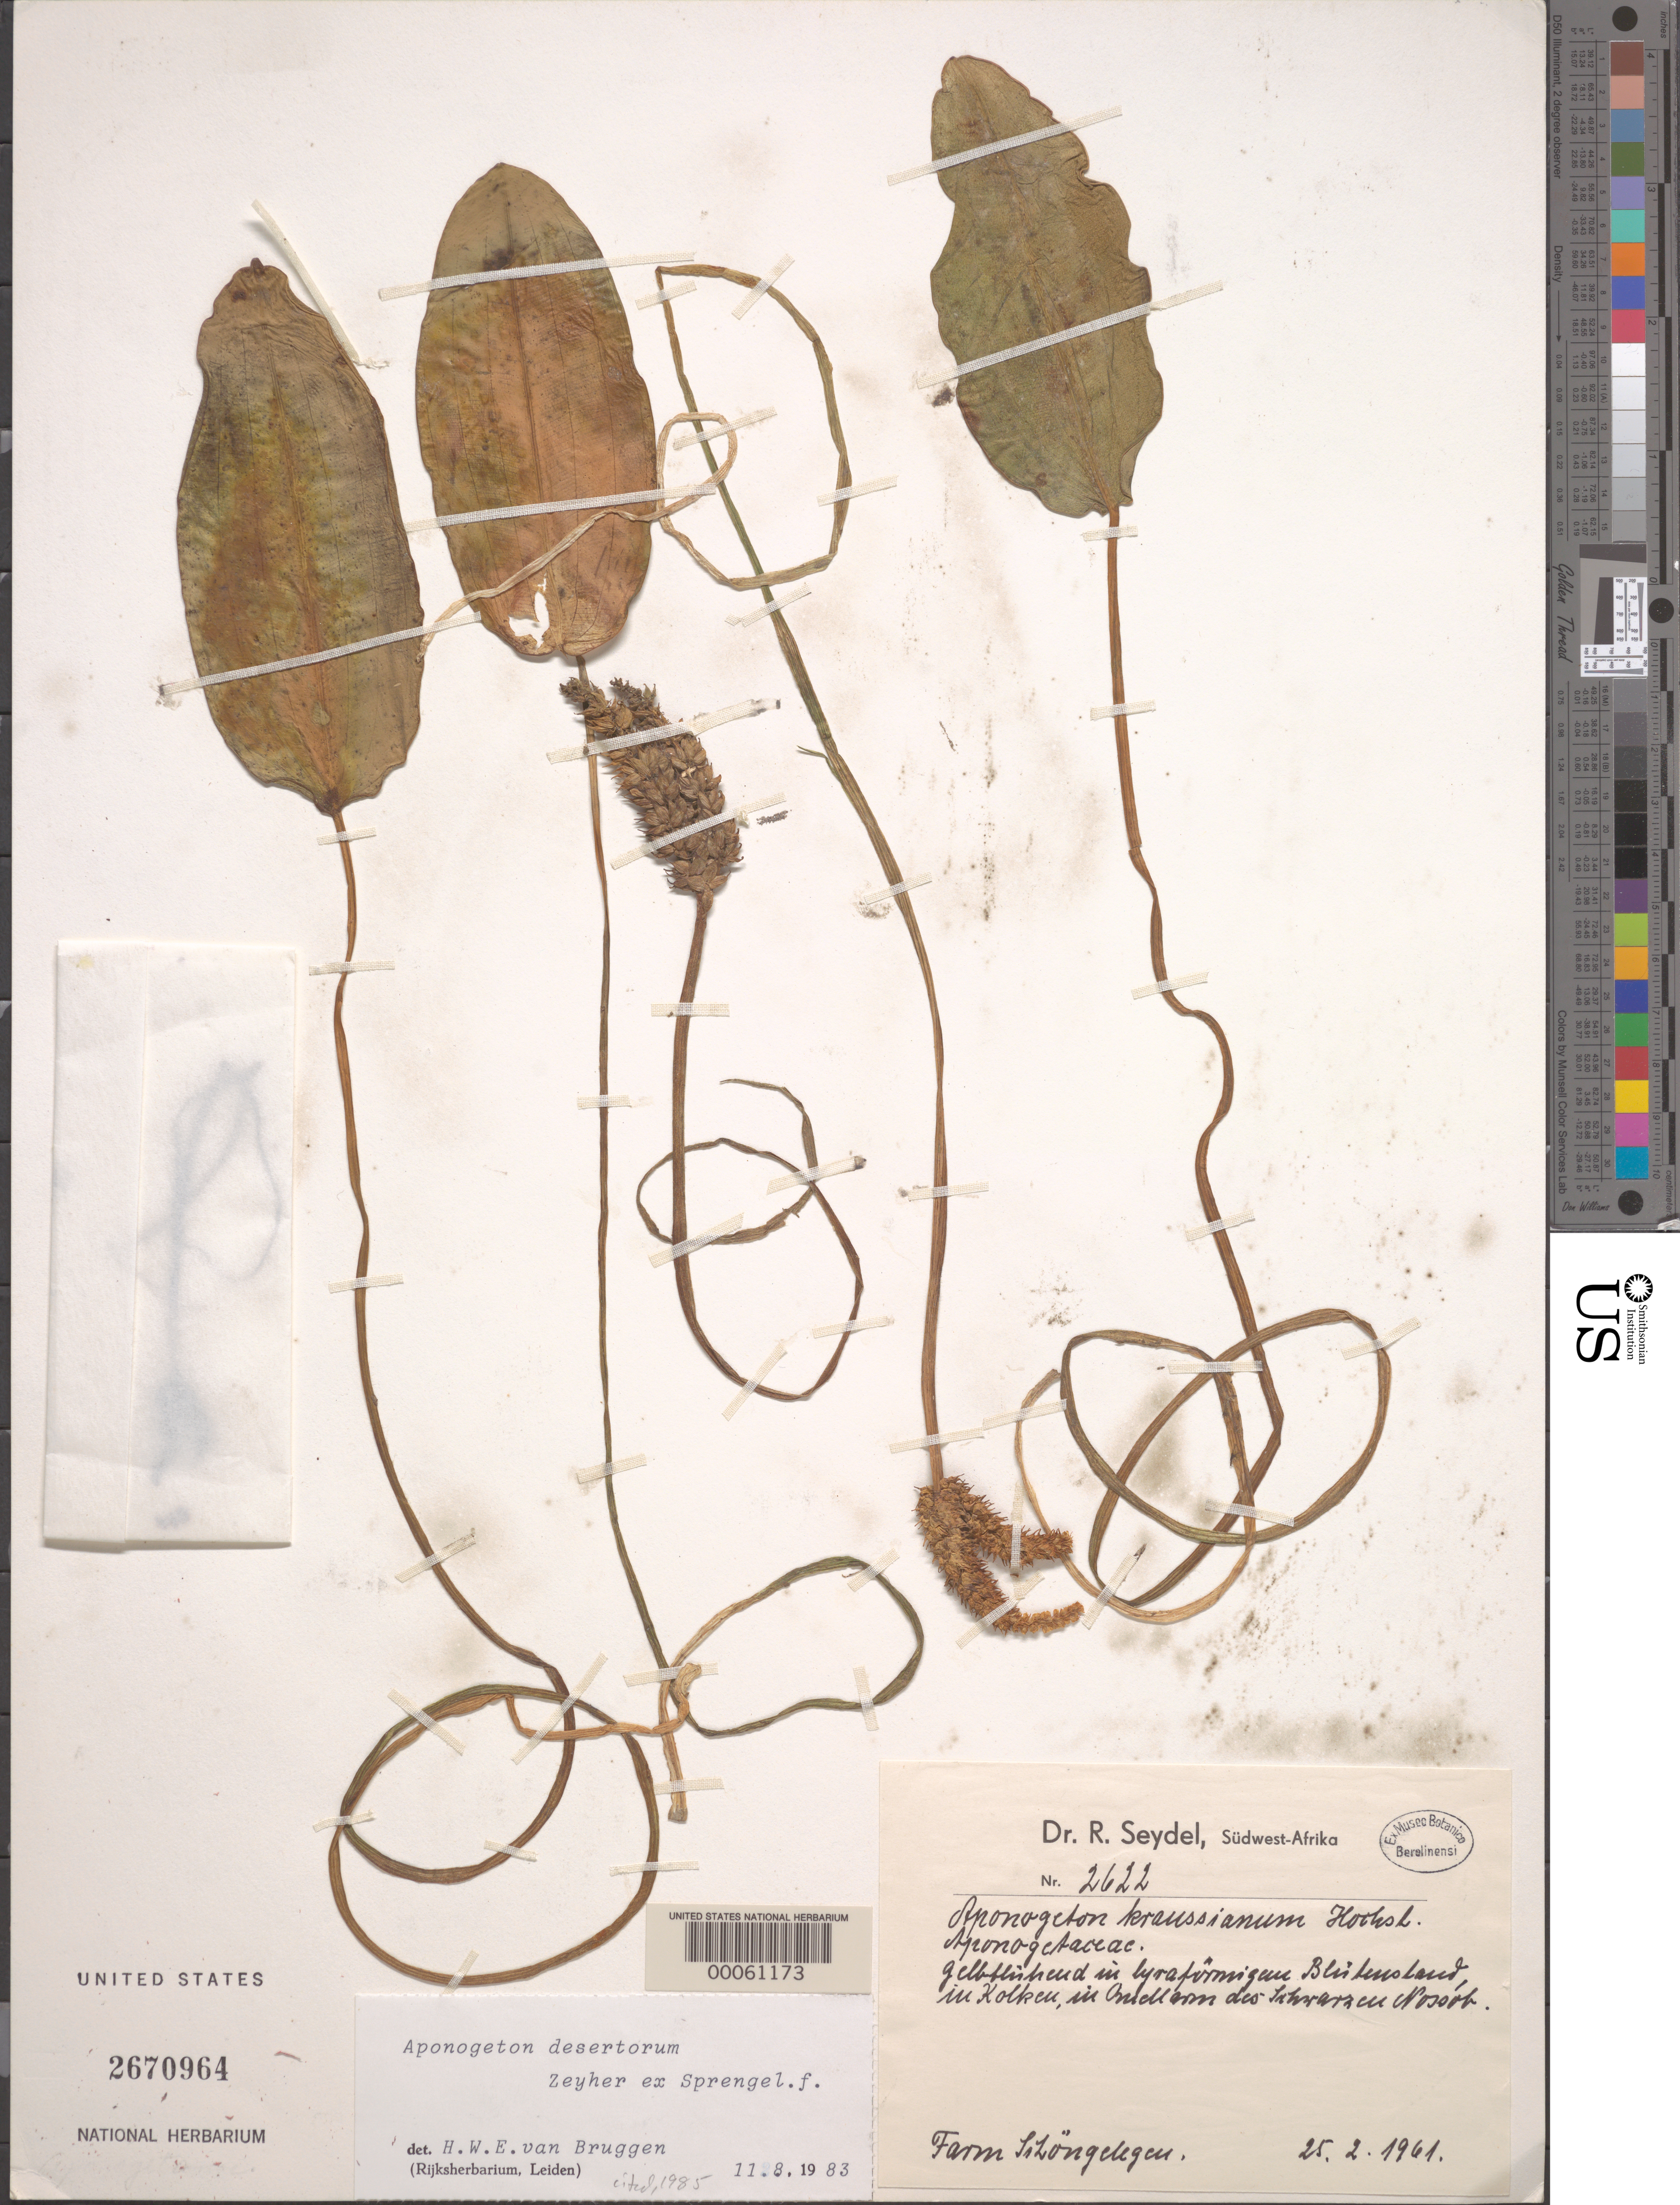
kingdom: Plantae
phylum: Tracheophyta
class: Liliopsida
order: Alismatales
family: Aponogetonaceae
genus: Aponogeton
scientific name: Aponogeton desertorum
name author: Zeyh. ex A. Spreng.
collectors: R. Seydel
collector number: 2622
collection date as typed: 25 Feb 1961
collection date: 1961-02-25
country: Namibia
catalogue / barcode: US 2670964